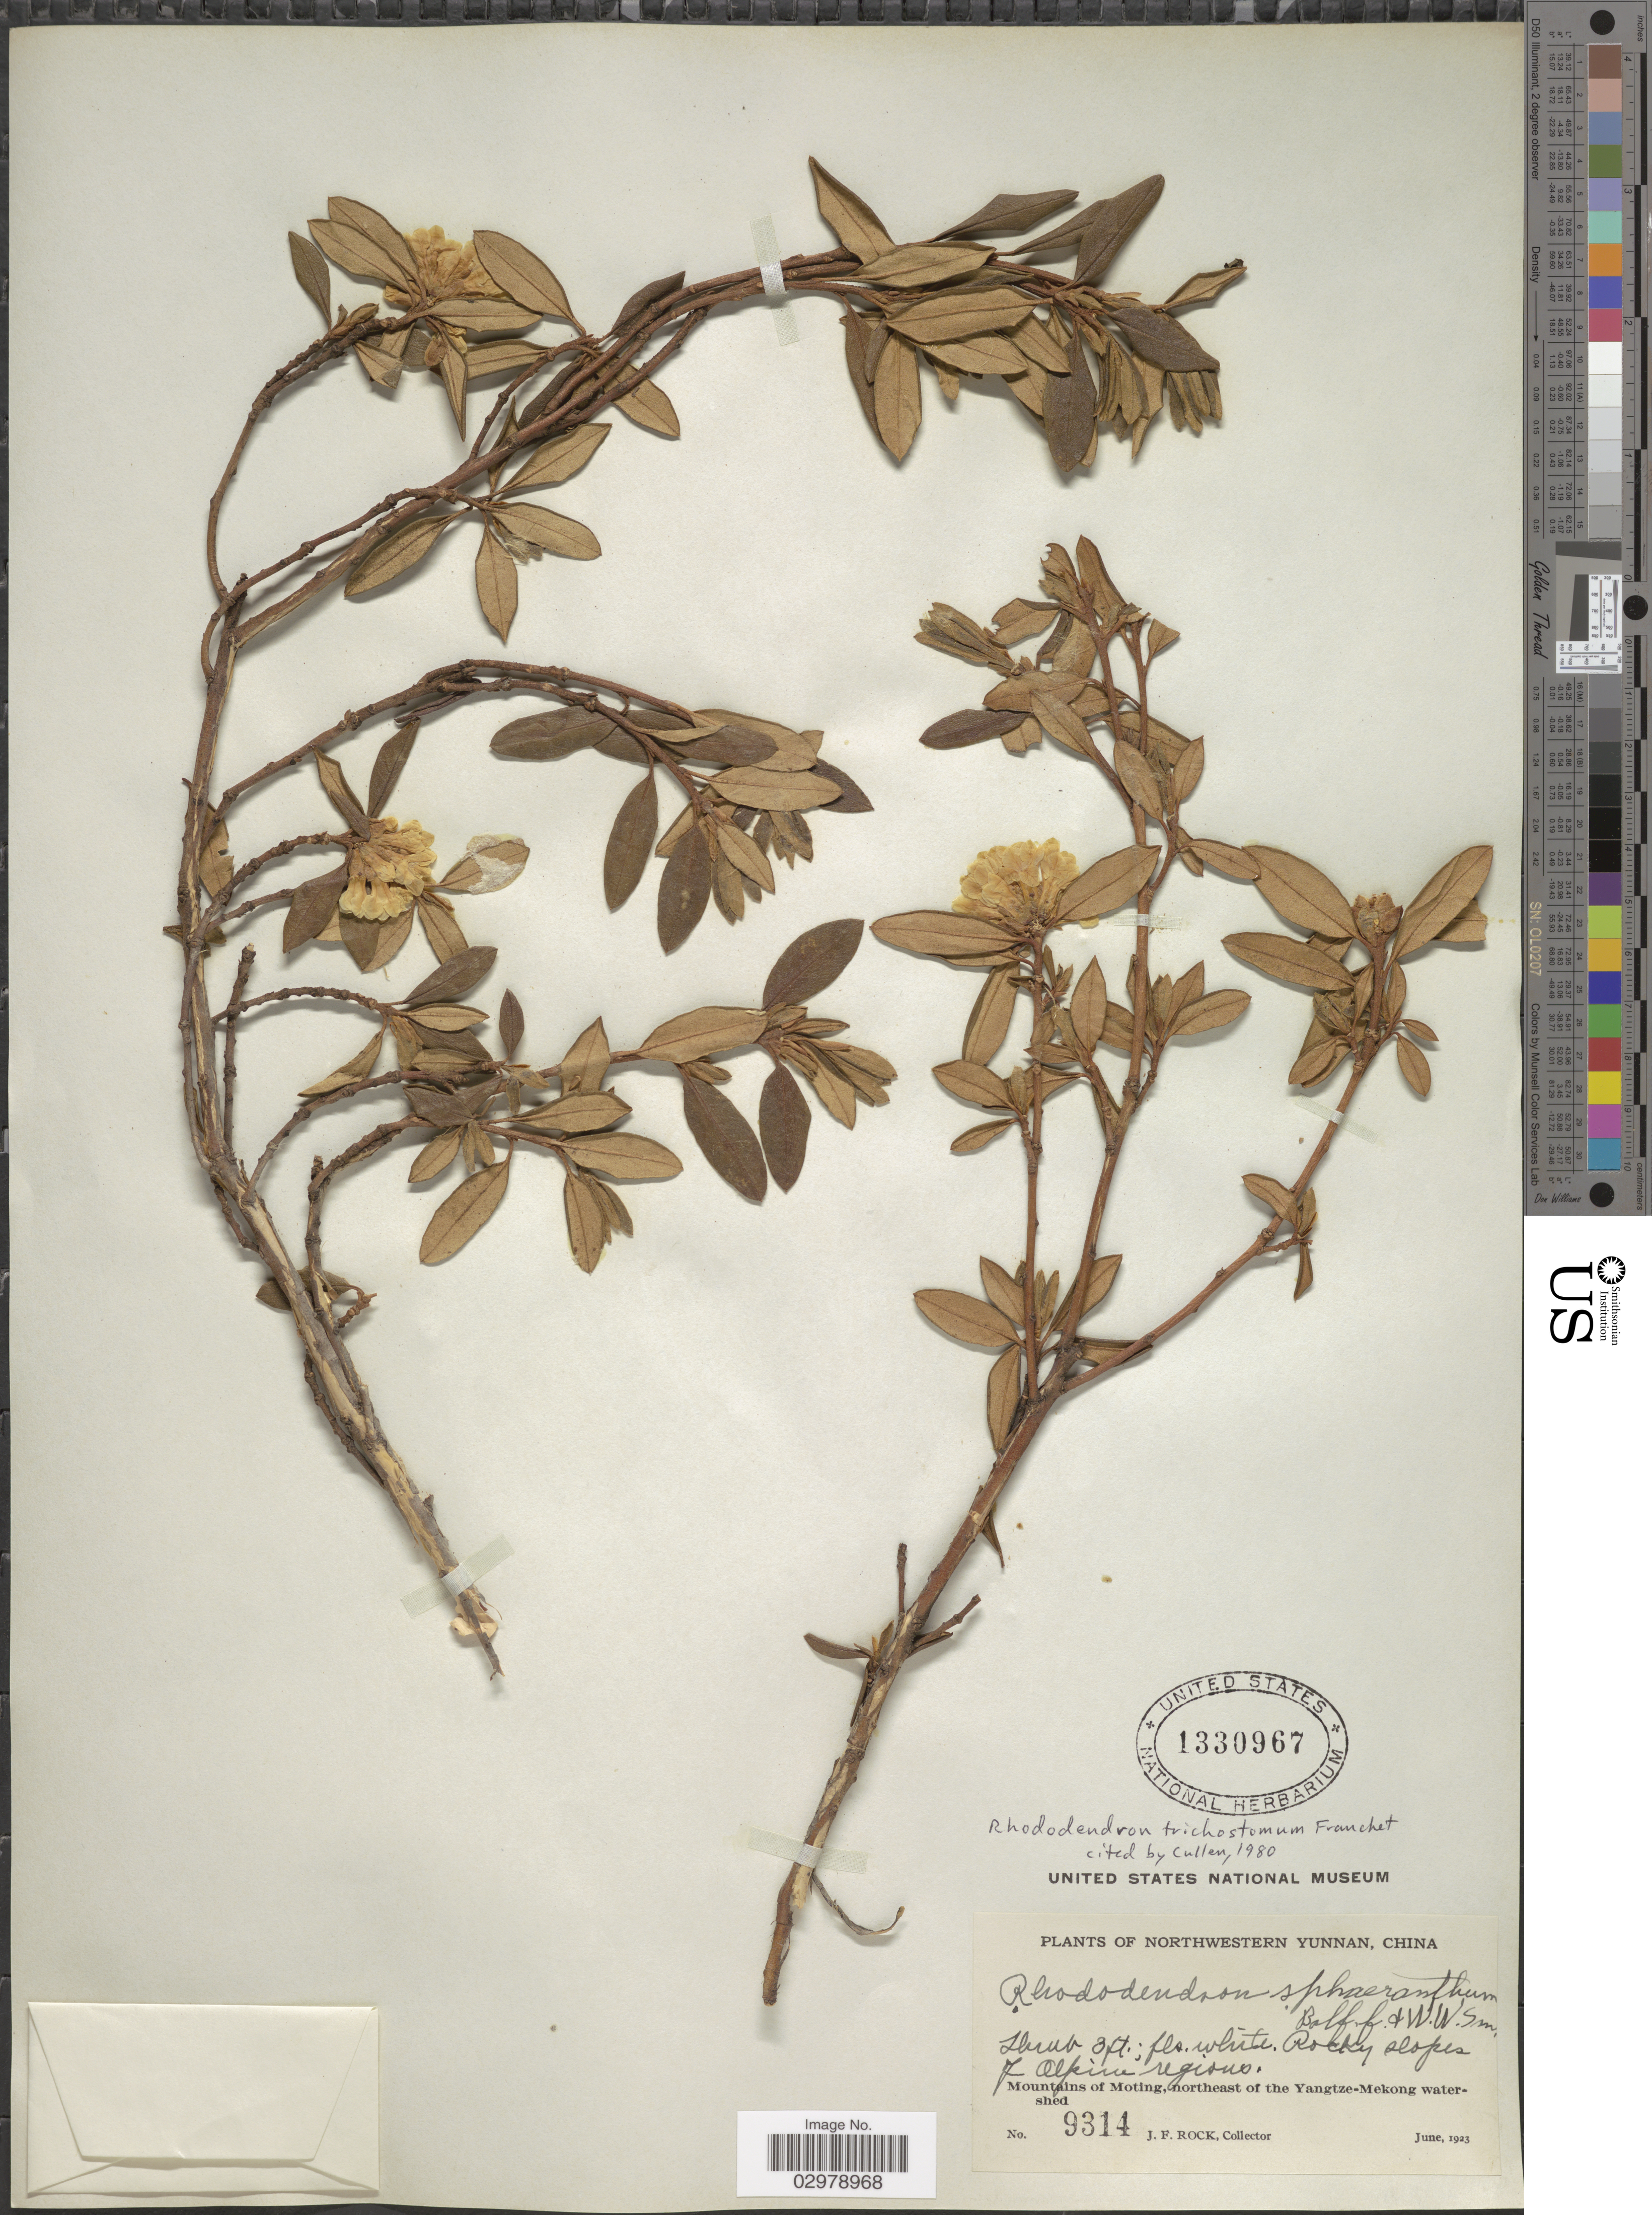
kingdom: Plantae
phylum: Tracheophyta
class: Magnoliopsida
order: Ericales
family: Ericaceae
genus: Rhododendron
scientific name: Rhododendron trichostomum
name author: Franch.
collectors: J. Rock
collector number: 9314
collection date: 1923-06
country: China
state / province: Yunnan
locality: Northwestern Yunnan. Rocky slopes of Alpine regions. Mountains of Moting, northeast of the Yangtze-Mekong watershed.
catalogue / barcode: US 1330967